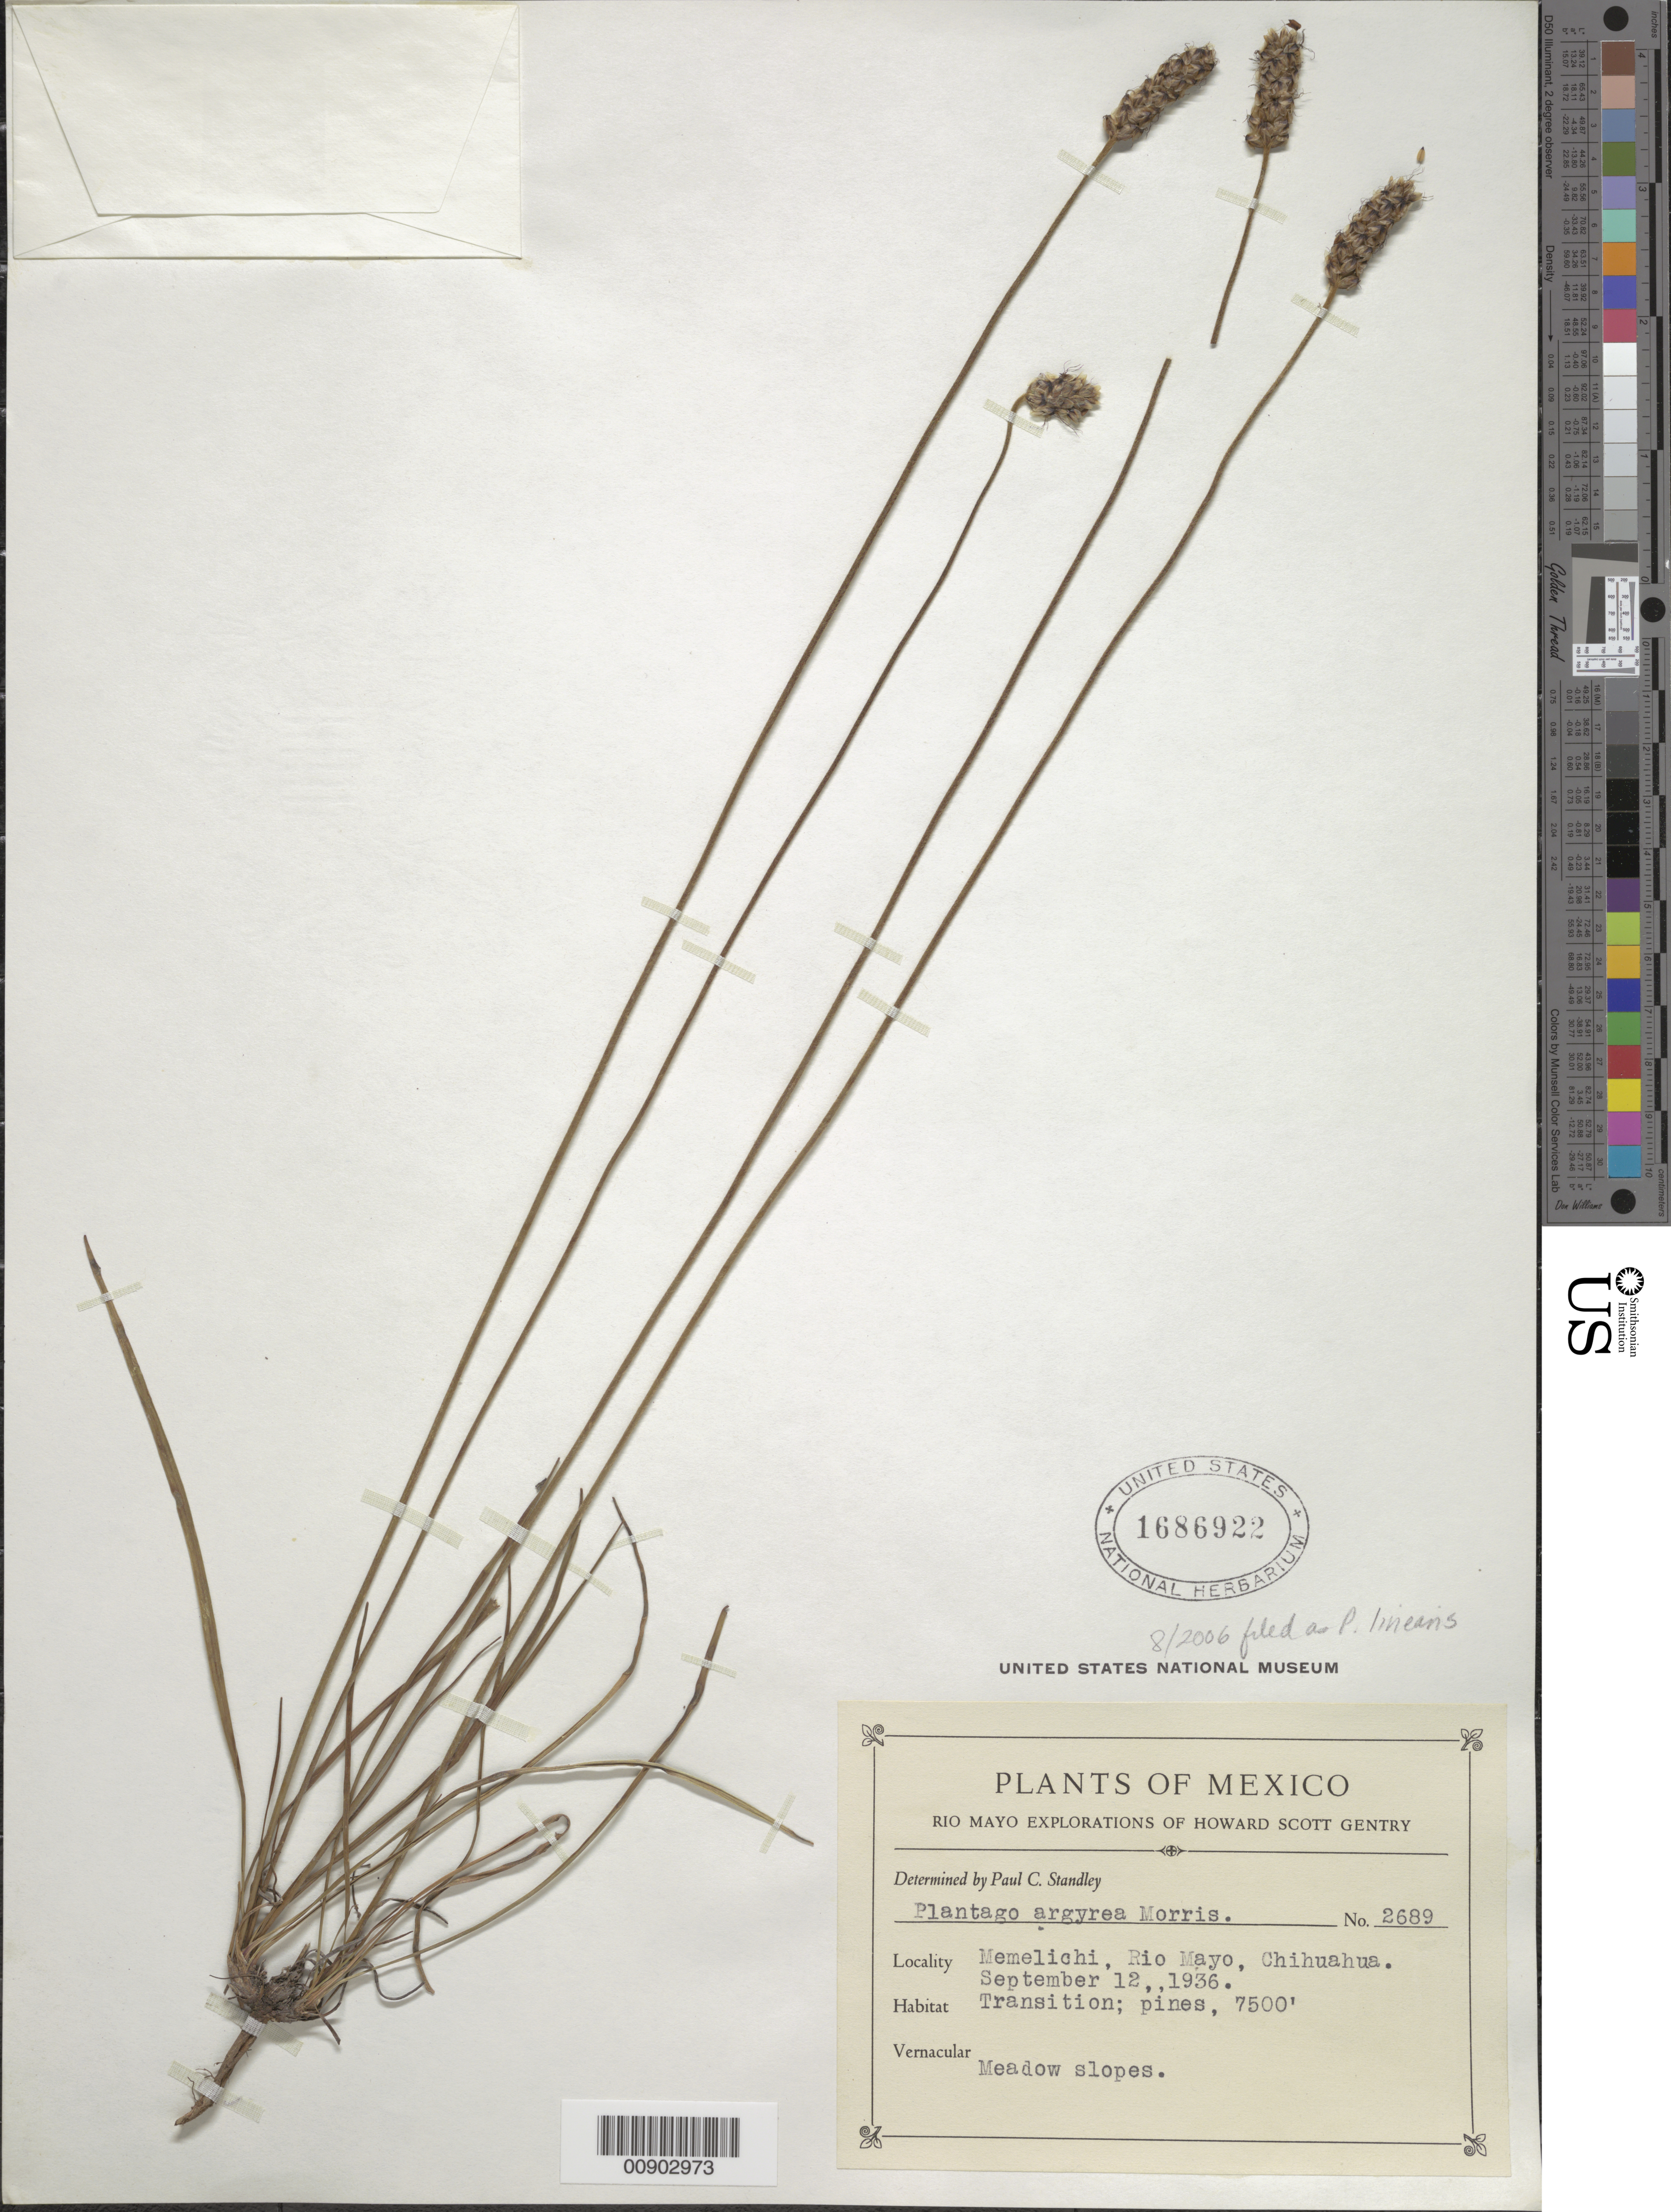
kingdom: Plantae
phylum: Tracheophyta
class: Magnoliopsida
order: Lamiales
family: Plantaginaceae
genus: Plantago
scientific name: Plantago linearis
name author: Kunth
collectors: H. S. Gentry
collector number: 2689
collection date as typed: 12 Sep 1936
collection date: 1936-09-12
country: Mexico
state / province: Chihuahua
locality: Memelichi, Río Mayo, Chihuahua.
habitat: Transition; pines. Meadow slopes.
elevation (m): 2286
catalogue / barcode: US 1686922